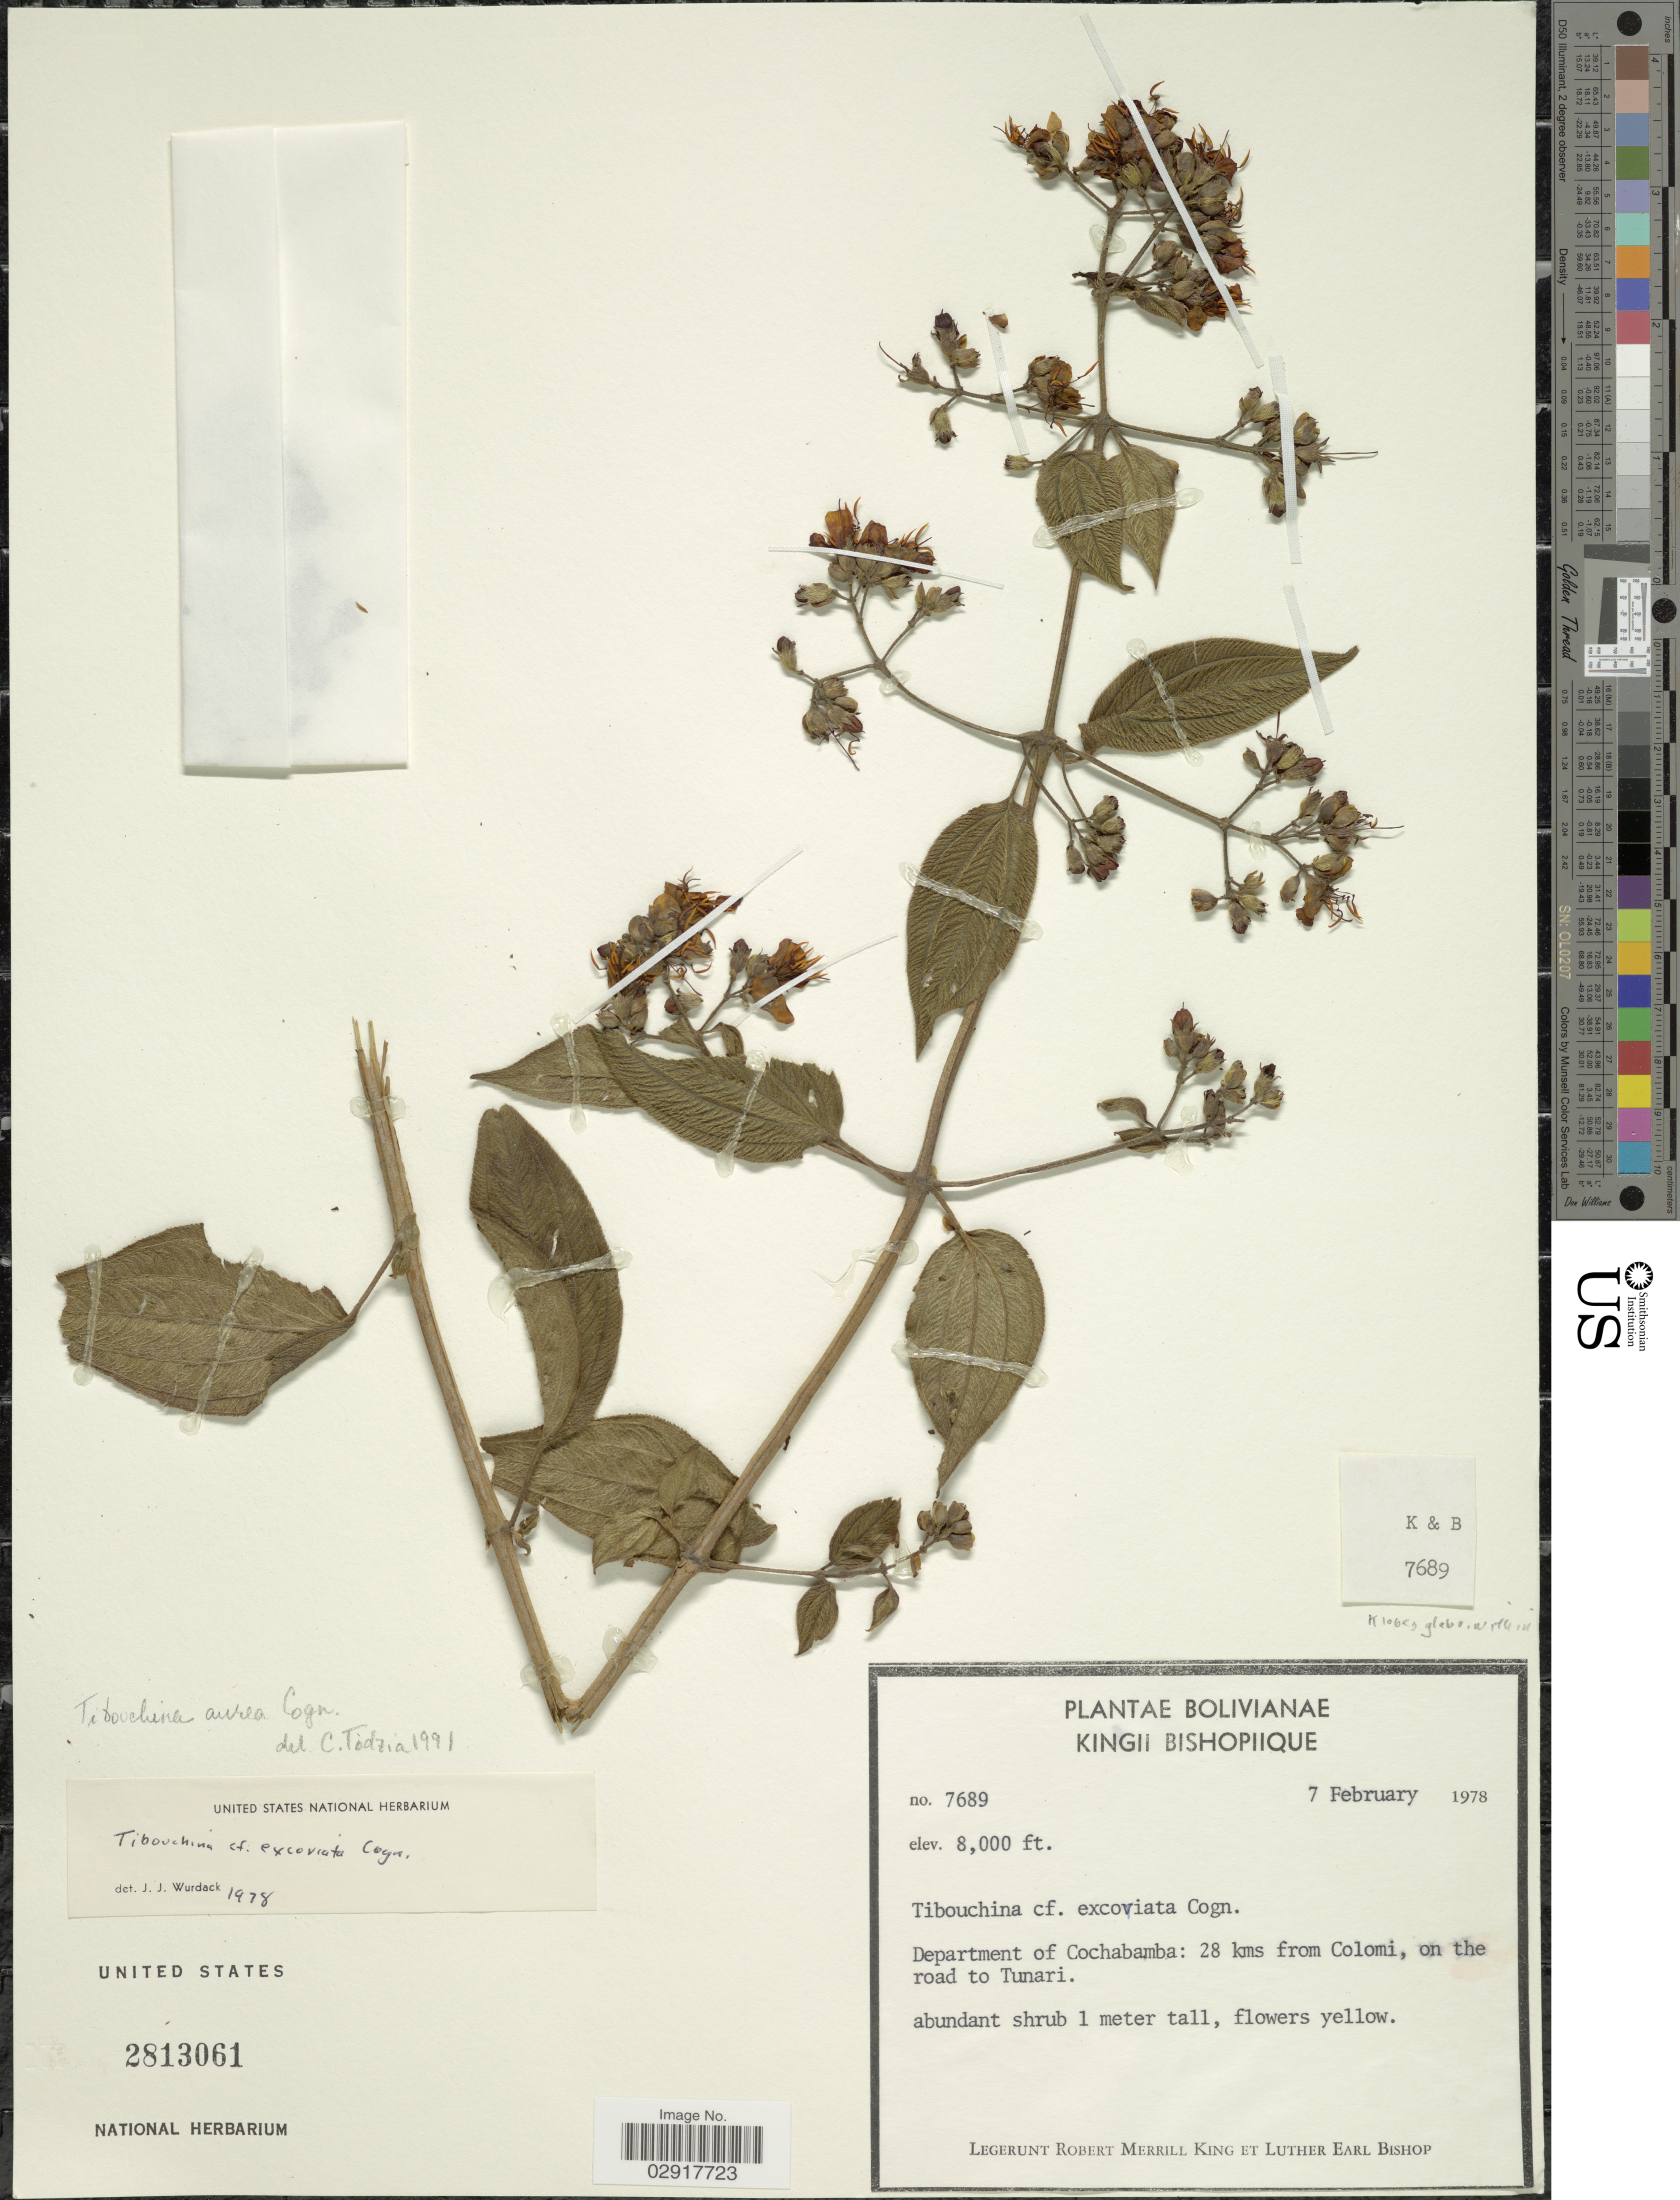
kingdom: Plantae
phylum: Tracheophyta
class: Magnoliopsida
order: Myrtales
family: Melastomataceae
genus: Chaetogastra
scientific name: Chaetogastra aurea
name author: (Cogn.) P.J.F. Guim. & Michelang.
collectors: R. M. King & L. E. Bishop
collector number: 7689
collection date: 1978-02-07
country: Bolivia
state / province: Cochabamba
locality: Department of Cochabamba: 28 kms from Colomi, on the road to Tunari.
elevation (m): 2438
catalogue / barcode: US 2813061